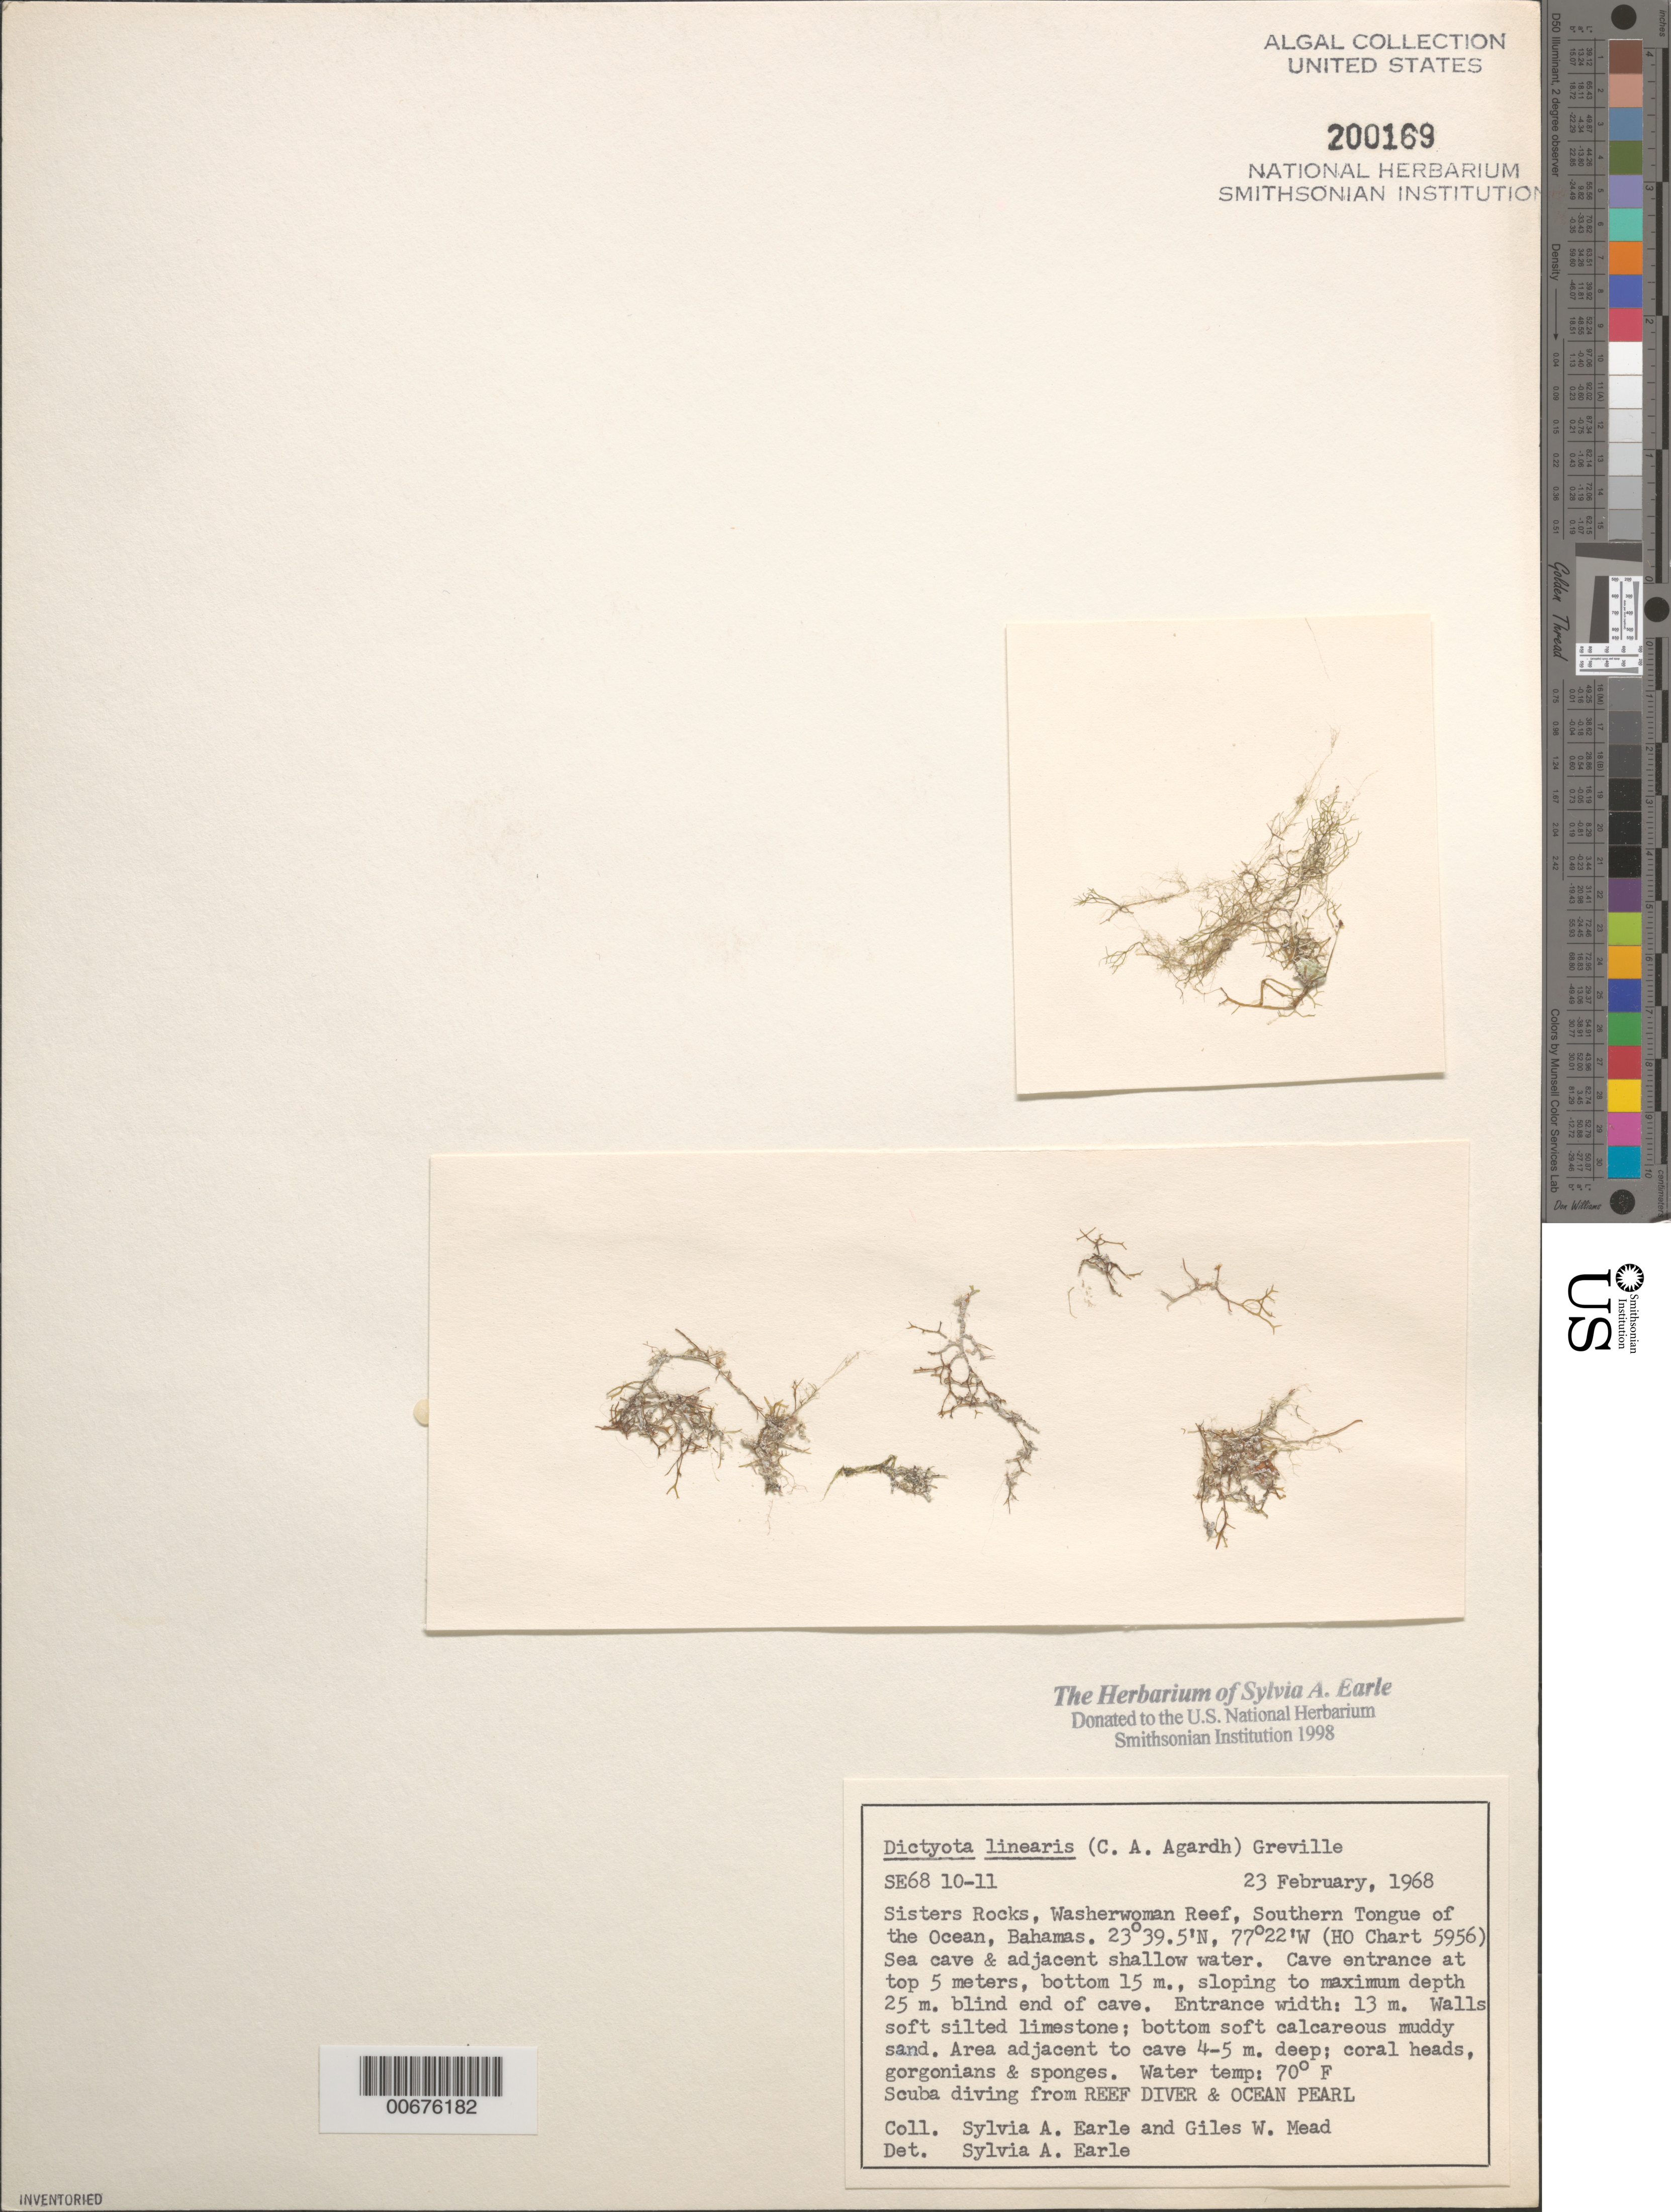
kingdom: Chromista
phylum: Ochrophyta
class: Phaeophyceae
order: Dictyotales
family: Dictyotaceae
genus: Dictyota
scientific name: Dictyota linearis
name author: (C. Agardh) Grev.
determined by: Earle, S. A.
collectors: S. A. Earle & G. W. Mead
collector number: Se 6810-11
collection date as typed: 23 Feb 1968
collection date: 1968-02-23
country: Bahamas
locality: Sisters Rocks, Washerwoman Reef, Southern Tongue of the Ocean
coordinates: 23 39.5' N, 77 22' W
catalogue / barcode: US 200169